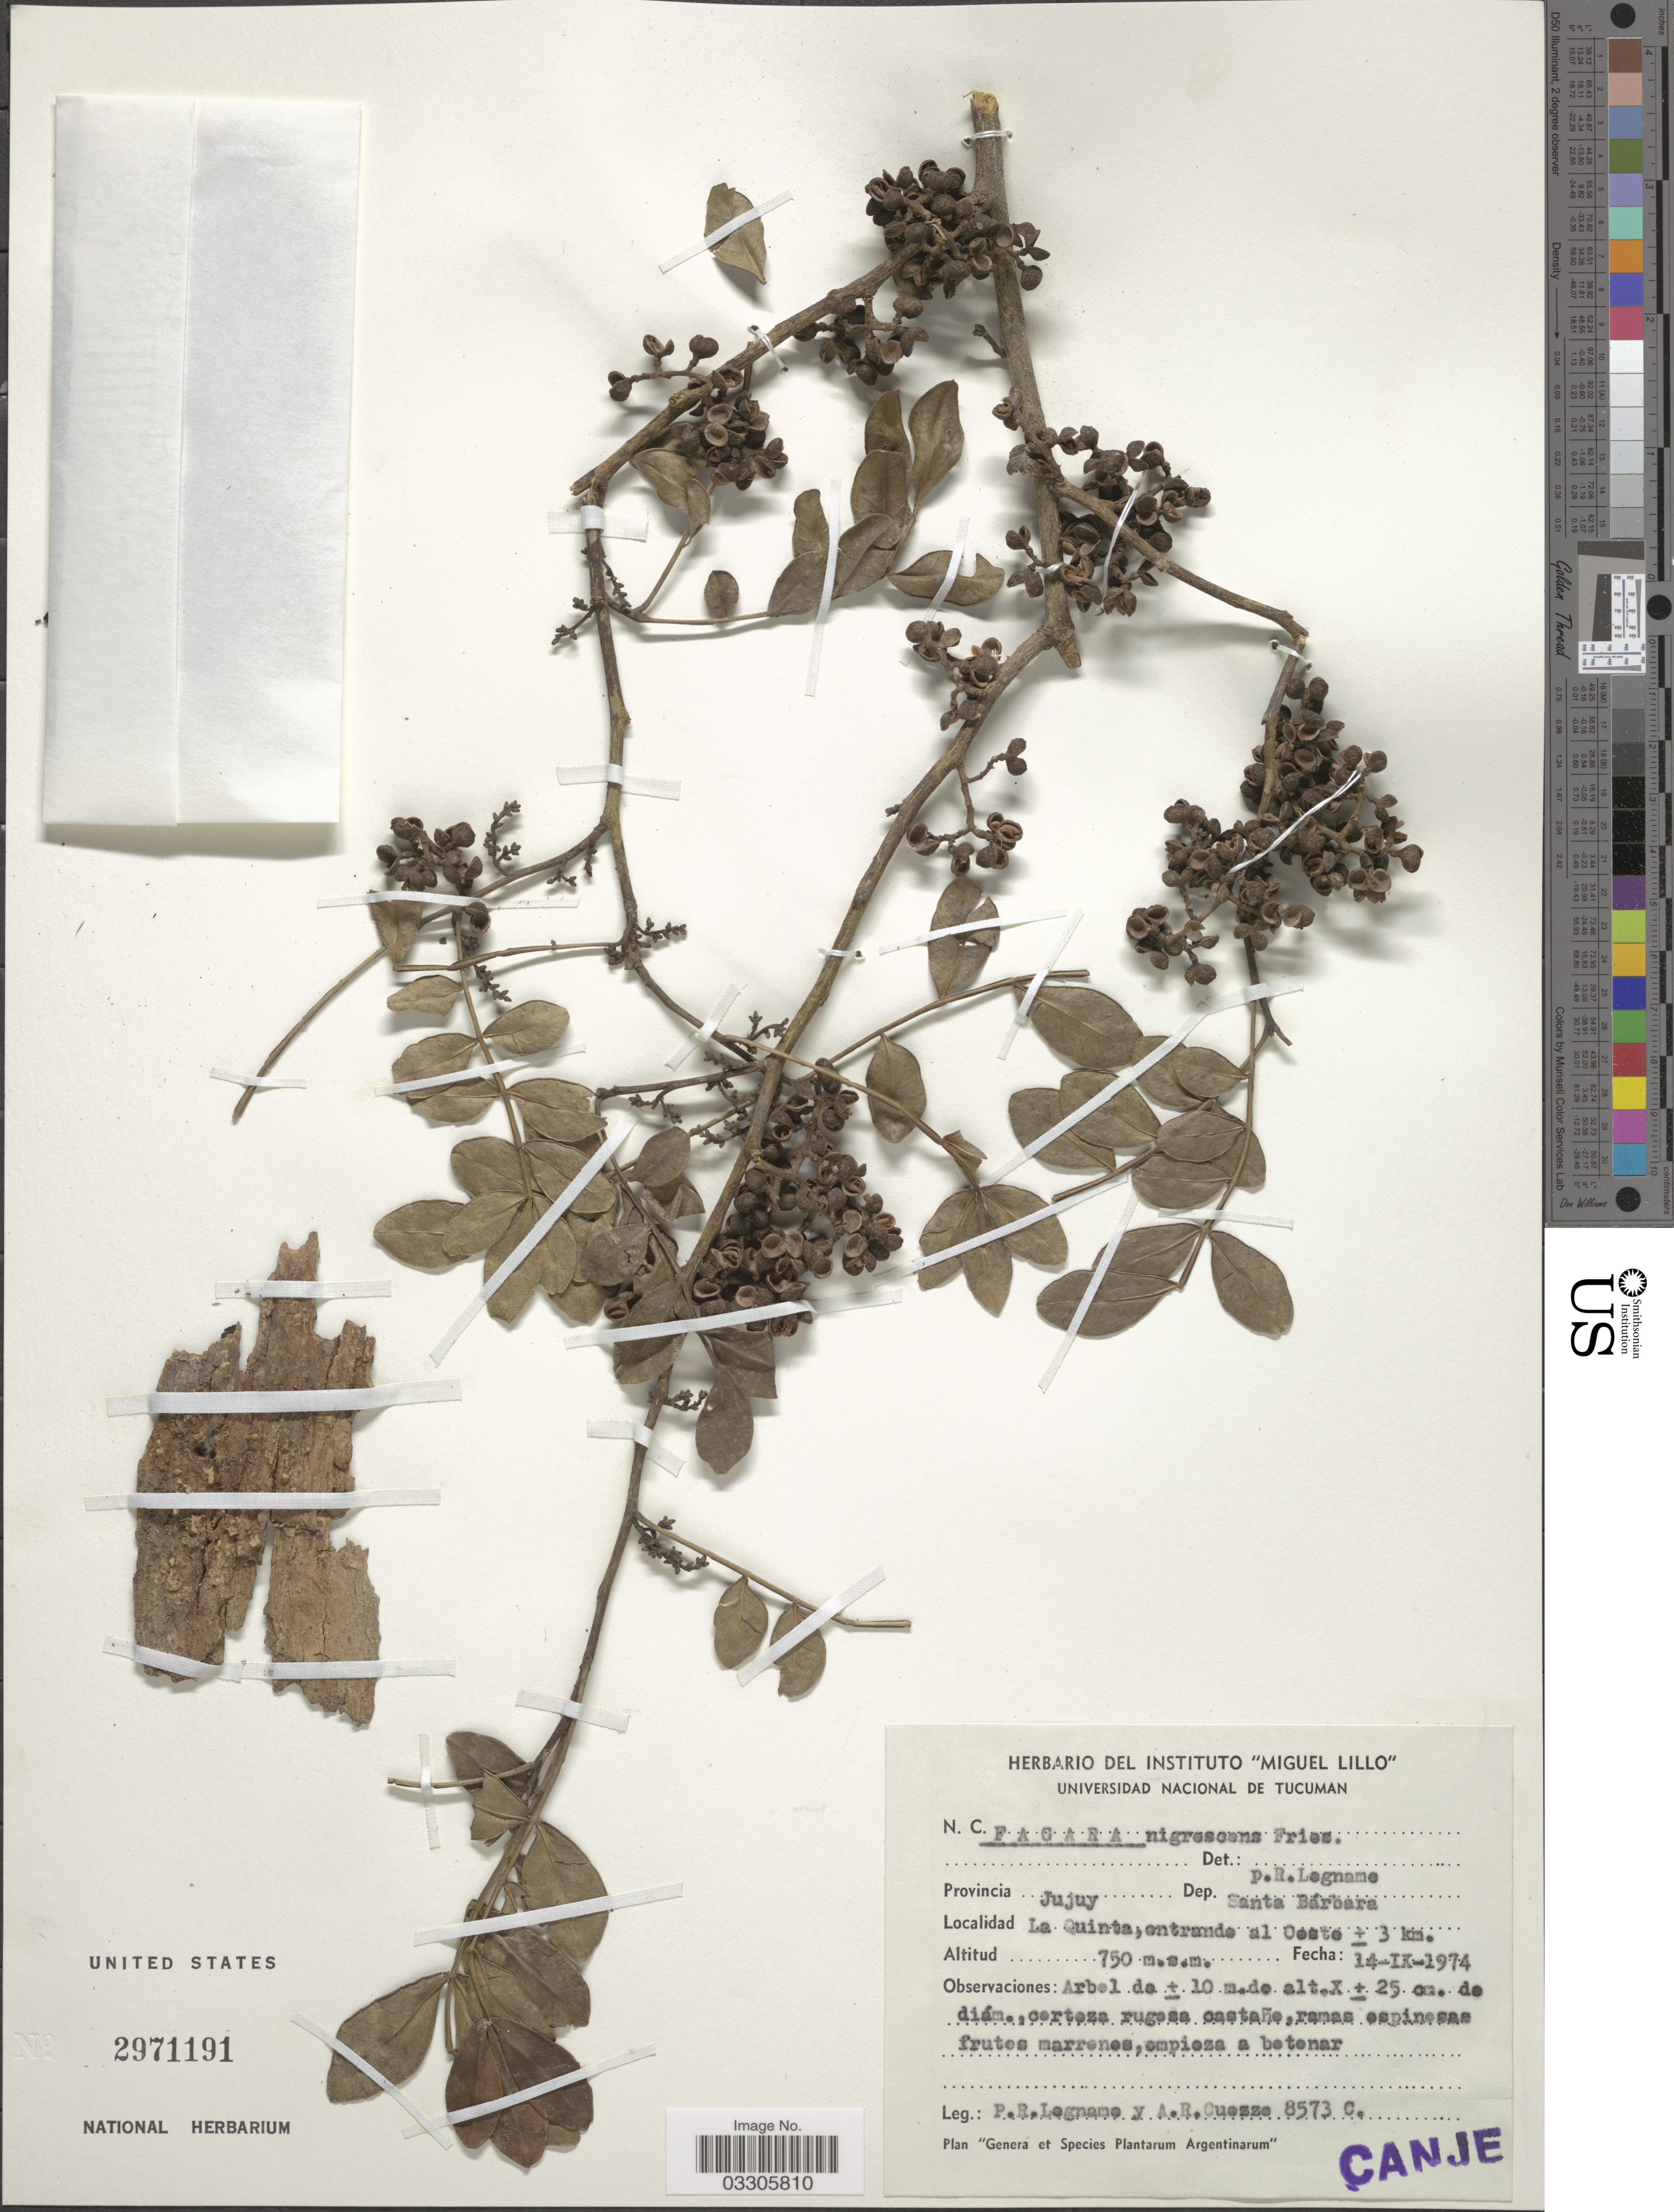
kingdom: Plantae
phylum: Tracheophyta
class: Magnoliopsida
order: Sapindales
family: Rutaceae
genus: Zanthoxylum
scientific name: Zanthoxylum nigrescens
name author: (Urb. &) J. Jiménez Alm.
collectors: P. R. Legname & A. Cuezzo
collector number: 8573c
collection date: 1974-09-14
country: Argentina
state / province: Jujuy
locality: Dep. Santa Bárbara, La Quinta, entrande al Oeste ± 3 km.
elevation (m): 750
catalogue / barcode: US 2971191